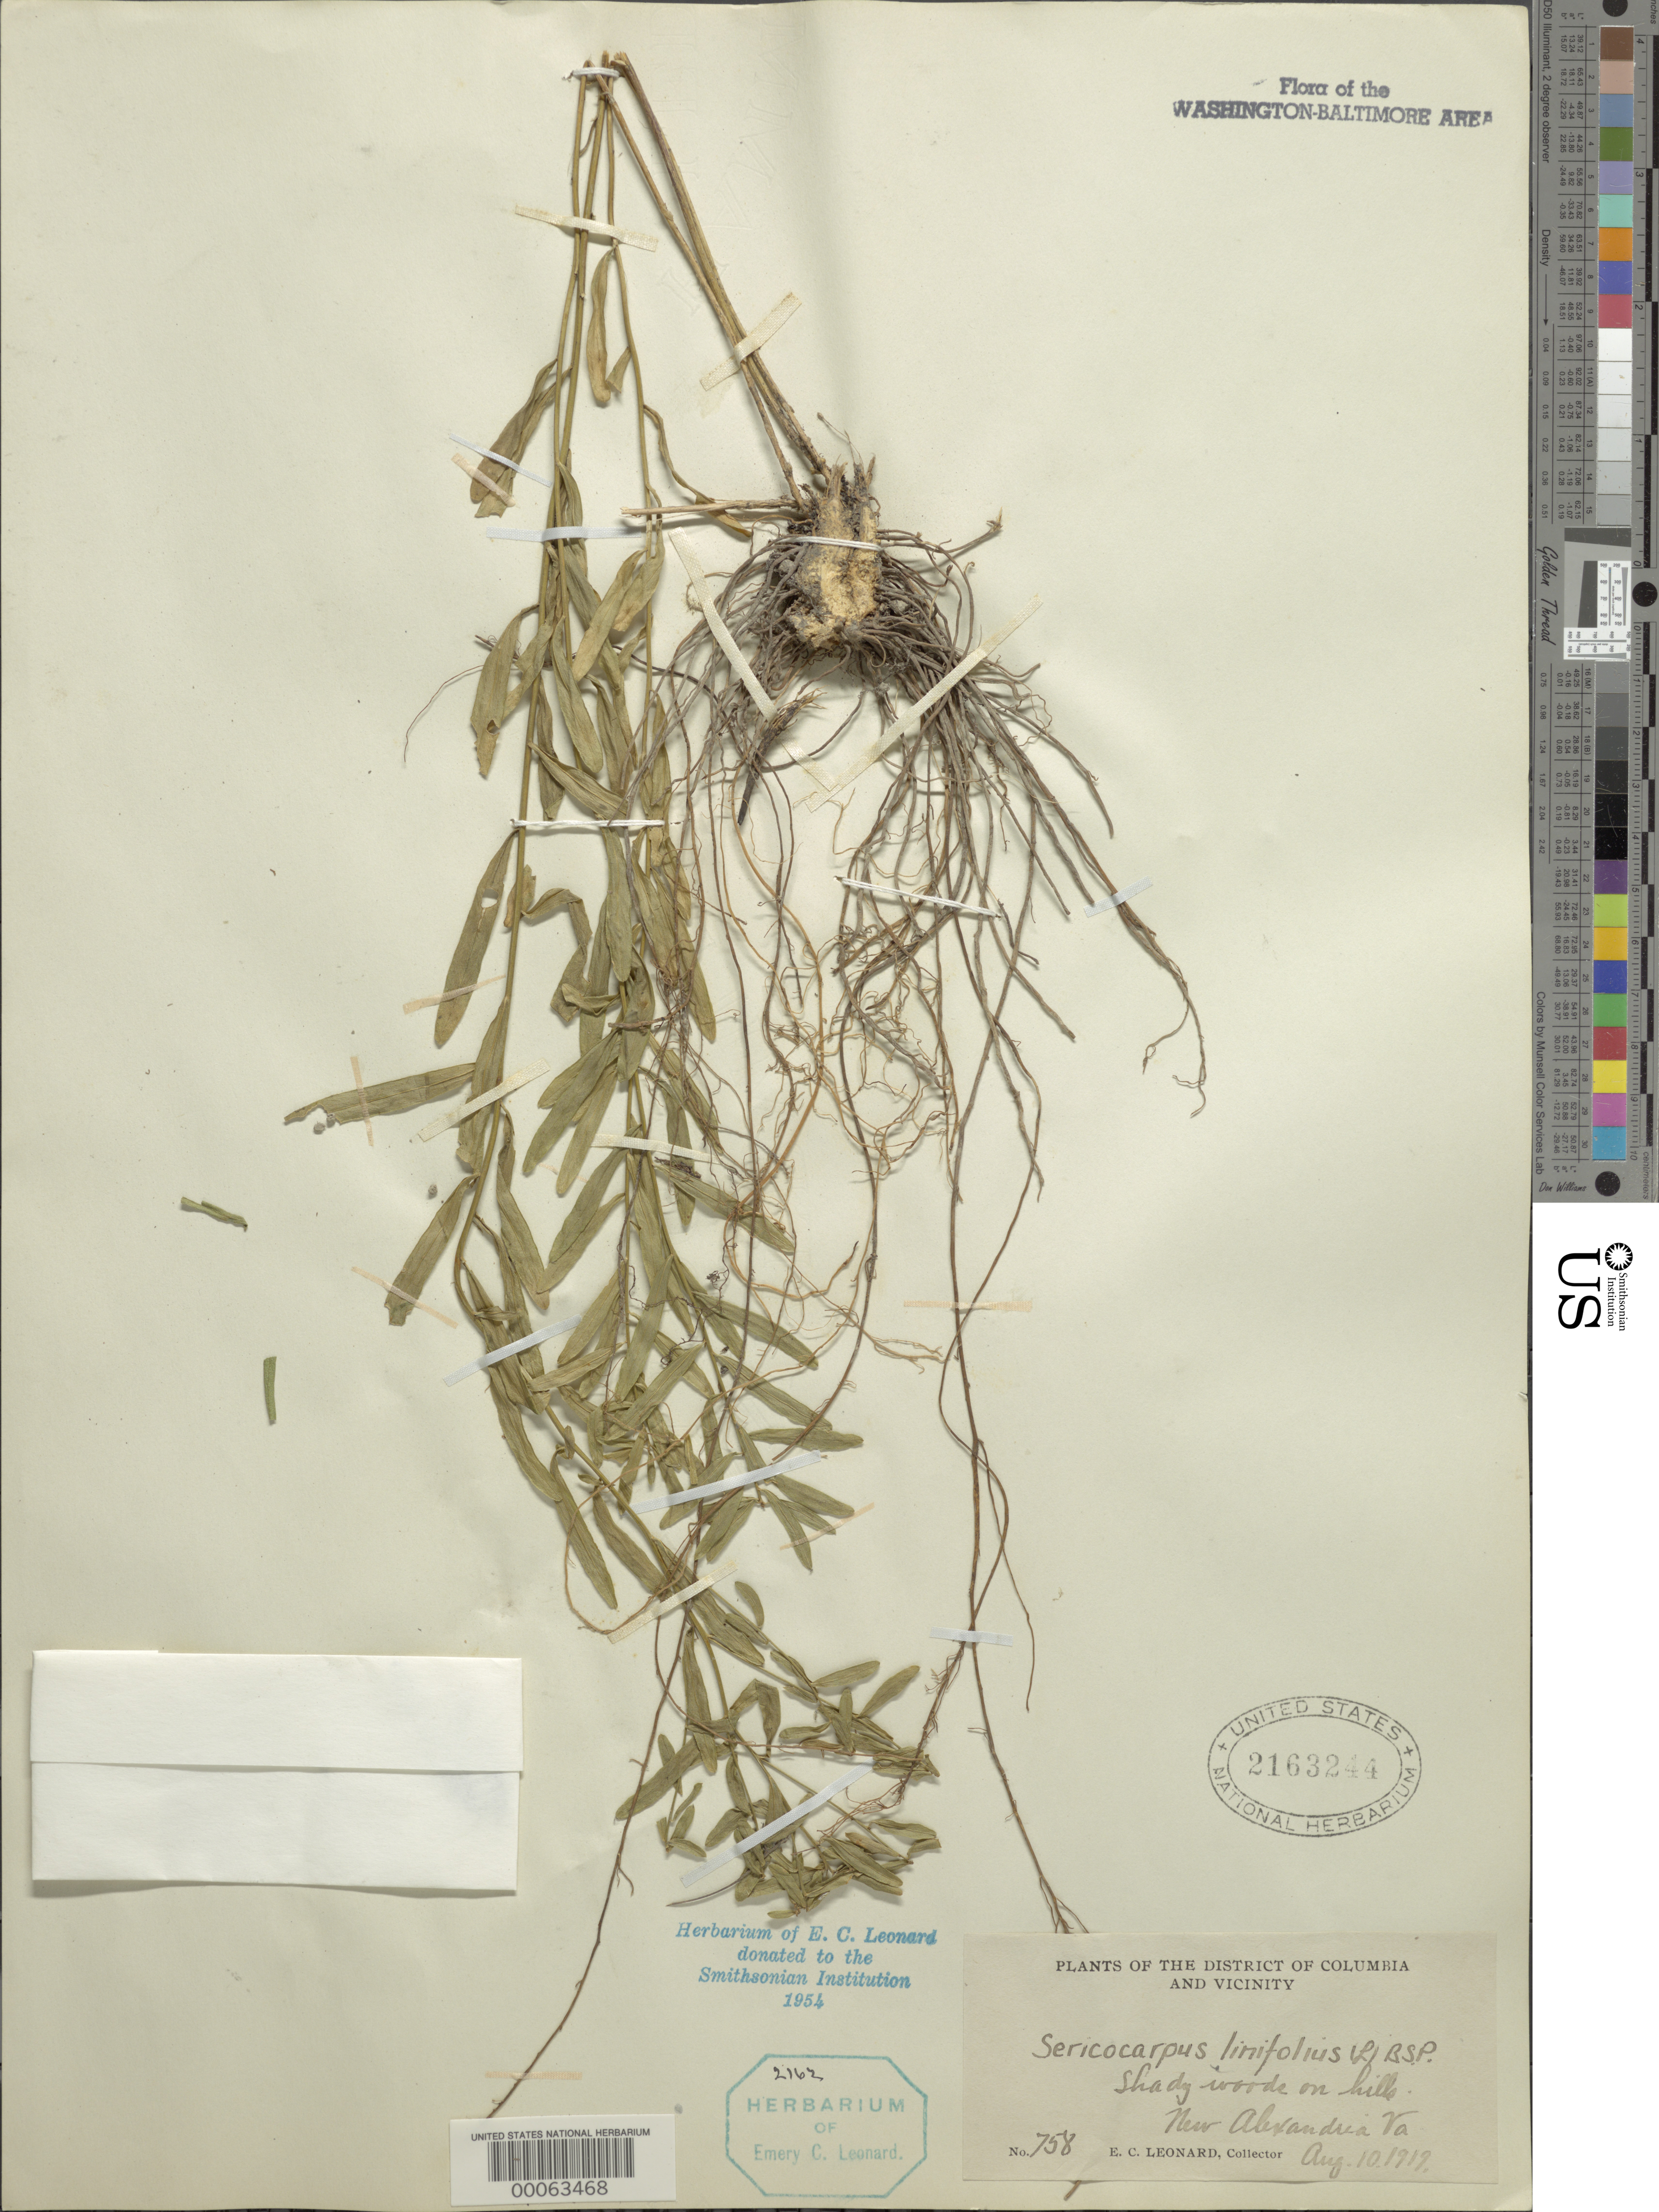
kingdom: Plantae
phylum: Tracheophyta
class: Magnoliopsida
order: Asterales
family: Asteraceae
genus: Sericocarpus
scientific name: Sericocarpus linifolius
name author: (L.) Britton, Stearns & Poggenb.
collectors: E. C. Leonard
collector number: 758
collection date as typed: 10 Aug 1919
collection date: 1919-08-10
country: United States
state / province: Virginia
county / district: Fairfax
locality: New Alexandria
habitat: Shady woods on hill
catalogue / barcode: US 2163244